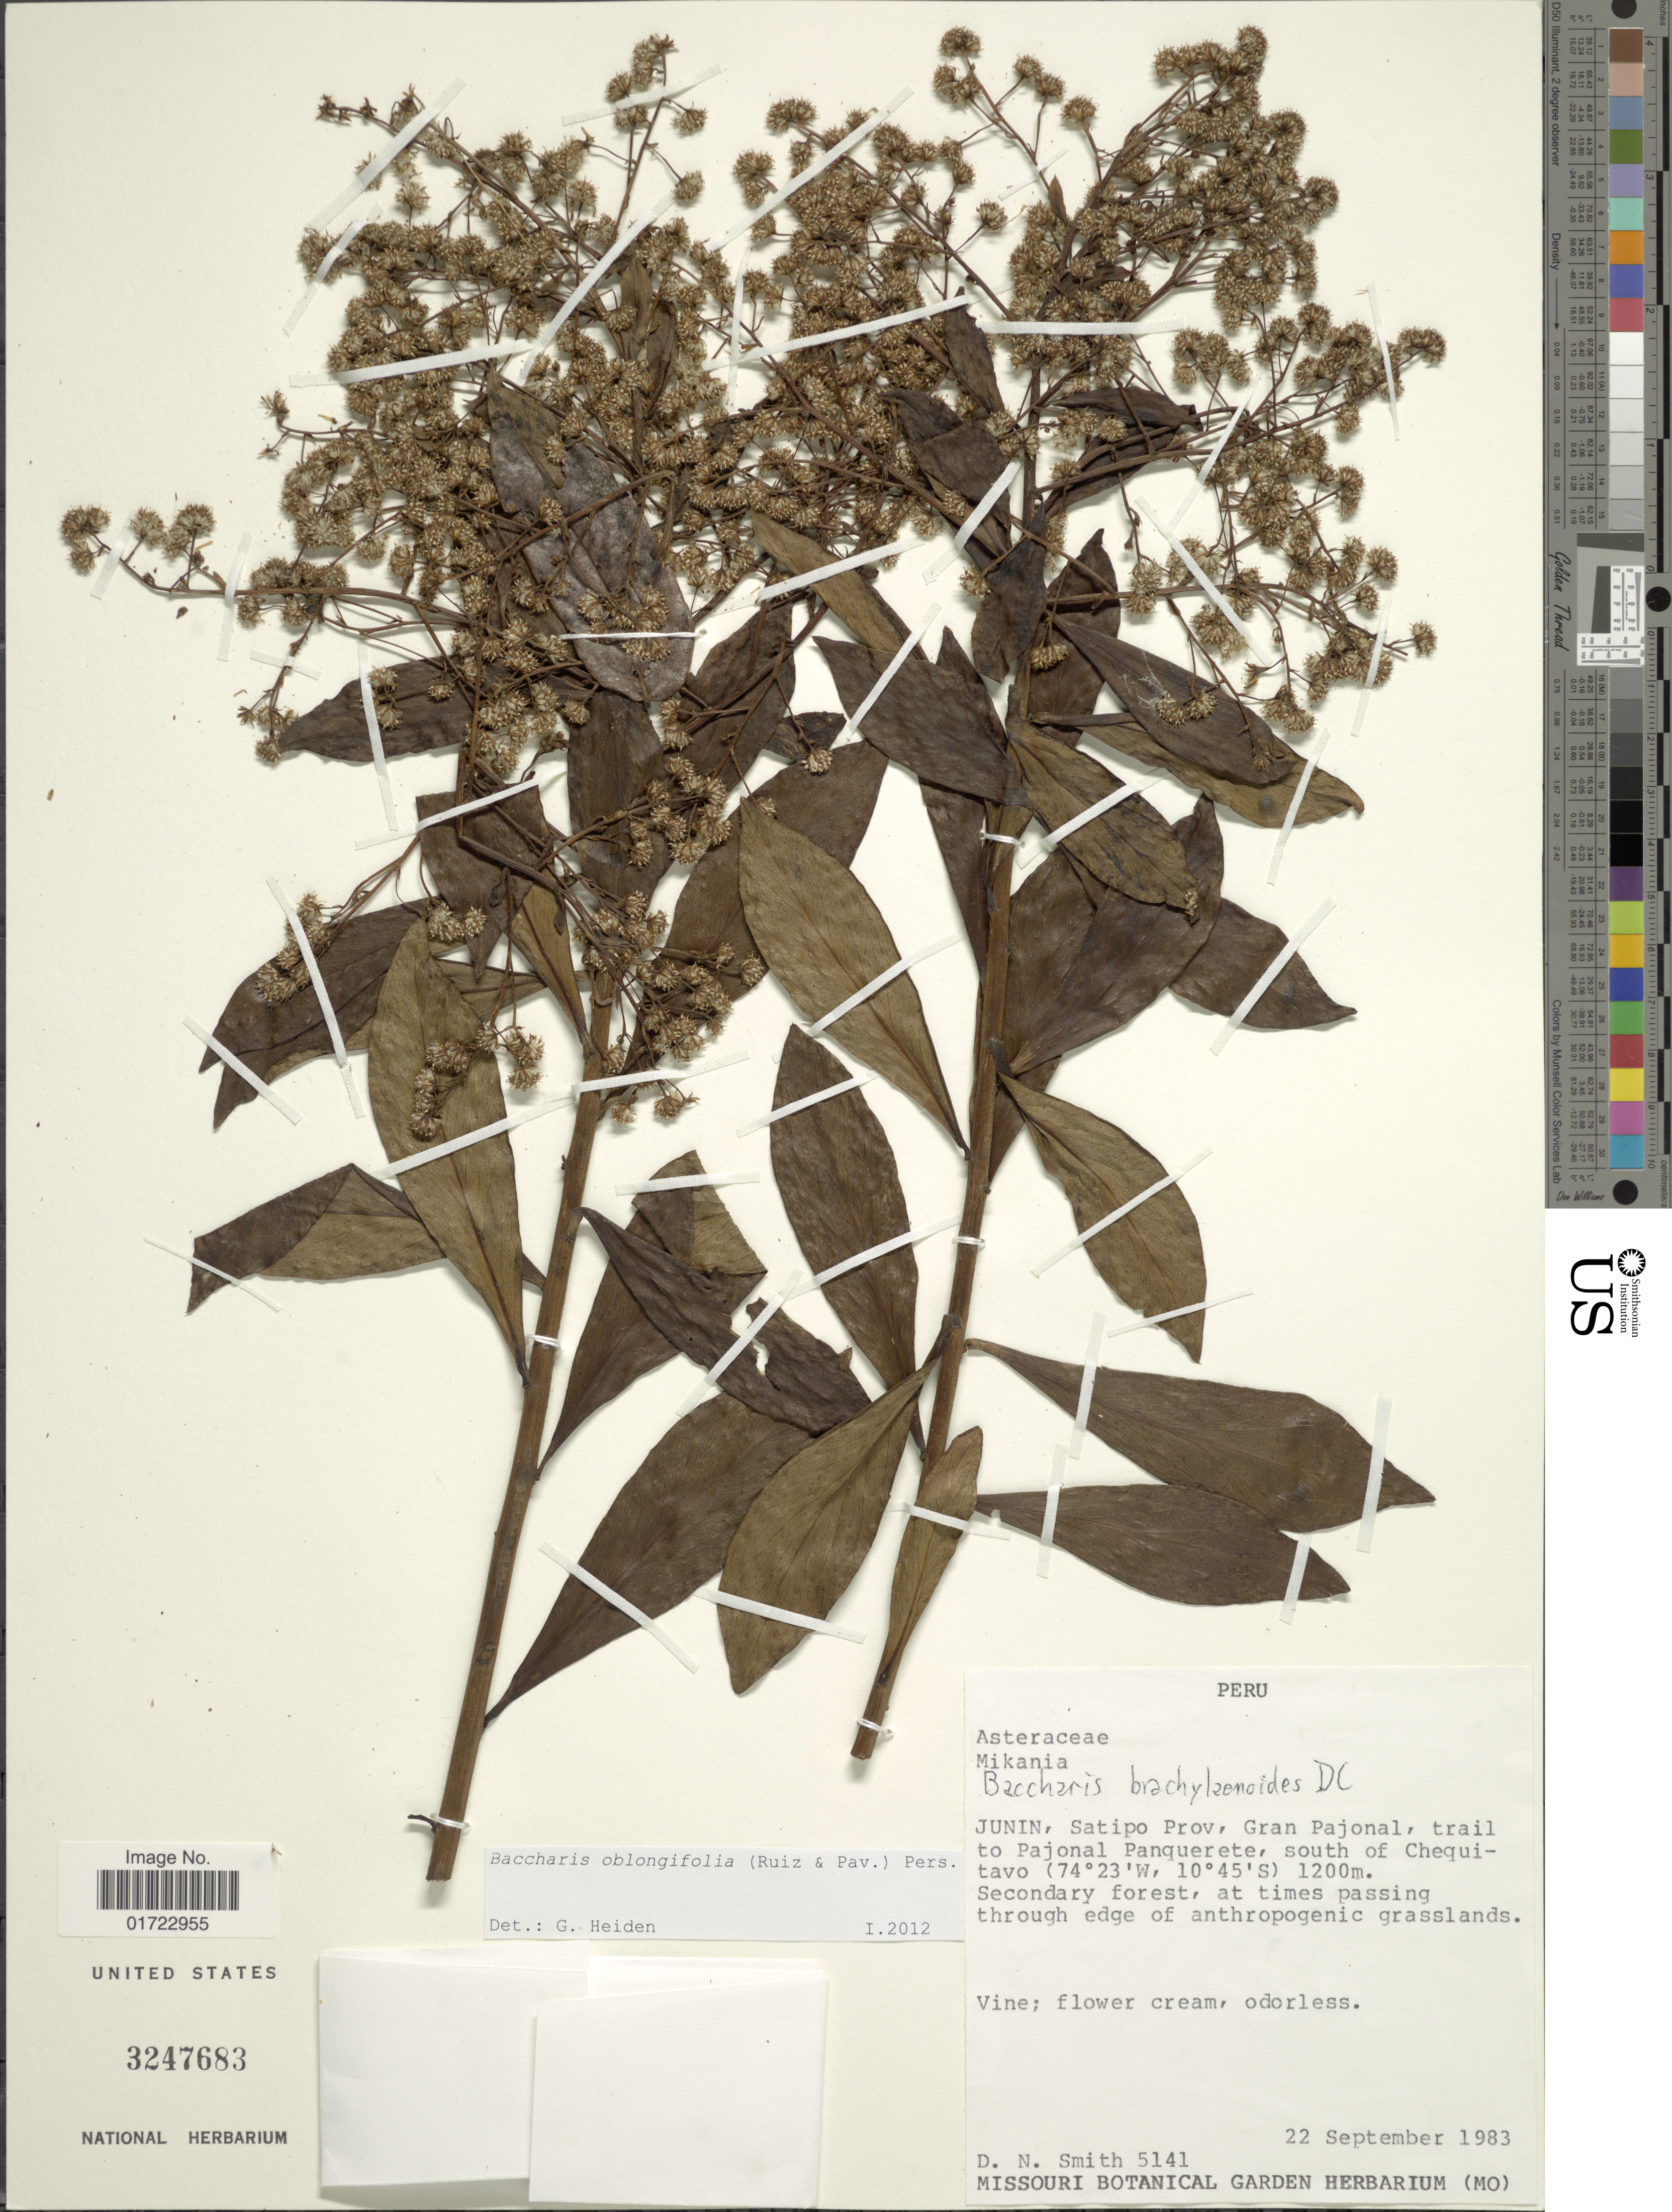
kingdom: Plantae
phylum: Tracheophyta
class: Magnoliopsida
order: Asterales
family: Asteraceae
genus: Baccharis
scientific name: Baccharis oblongifolia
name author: (Ruiz & Pav.) Pers.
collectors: D. Smith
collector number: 5141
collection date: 1983-09-22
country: Peru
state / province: Junín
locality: Satipo Prov, Gran Pajonal, trail to pajonal Panquerete, south of Chequitavo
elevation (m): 1200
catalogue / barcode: US 3247683